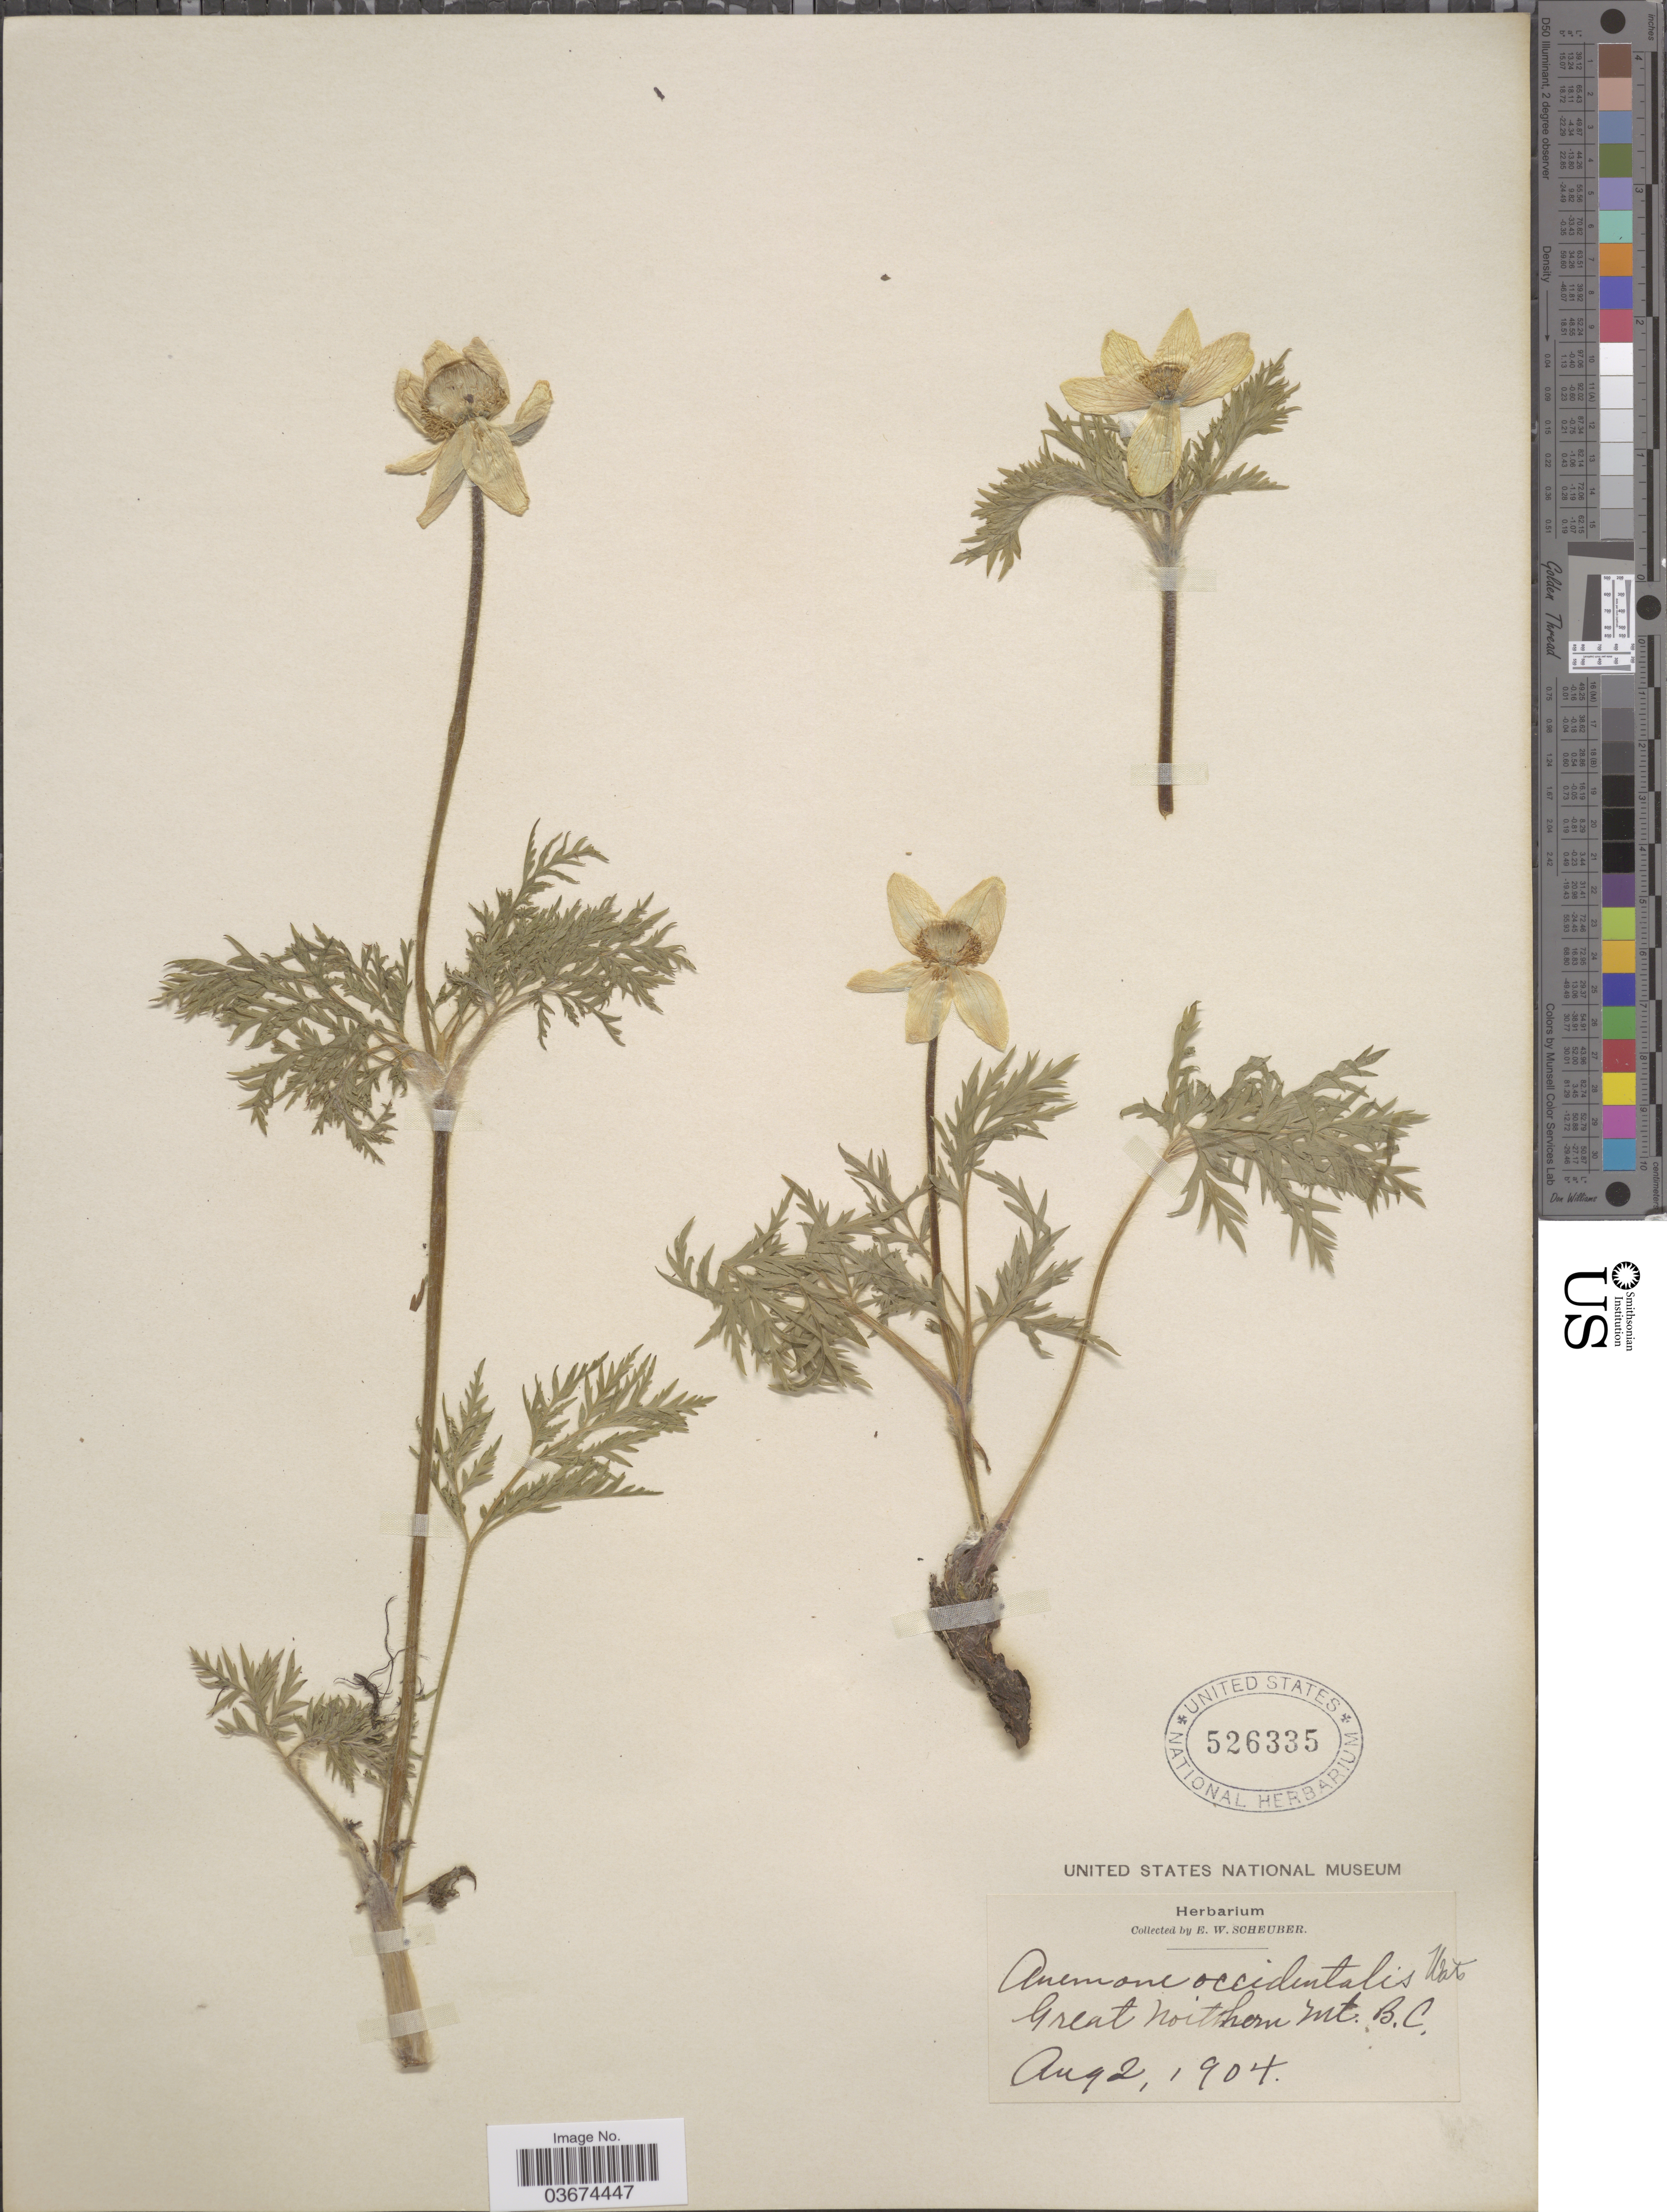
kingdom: Plantae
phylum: Tracheophyta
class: Magnoliopsida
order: Ranunculales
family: Ranunculaceae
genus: Pulsatilla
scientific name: Pulsatilla occidentalis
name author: (S. Watson) Freyn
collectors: E. Scheuber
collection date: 1904-08-02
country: Canada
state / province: British Columbia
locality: Great Northern Mt.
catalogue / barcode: US 526335